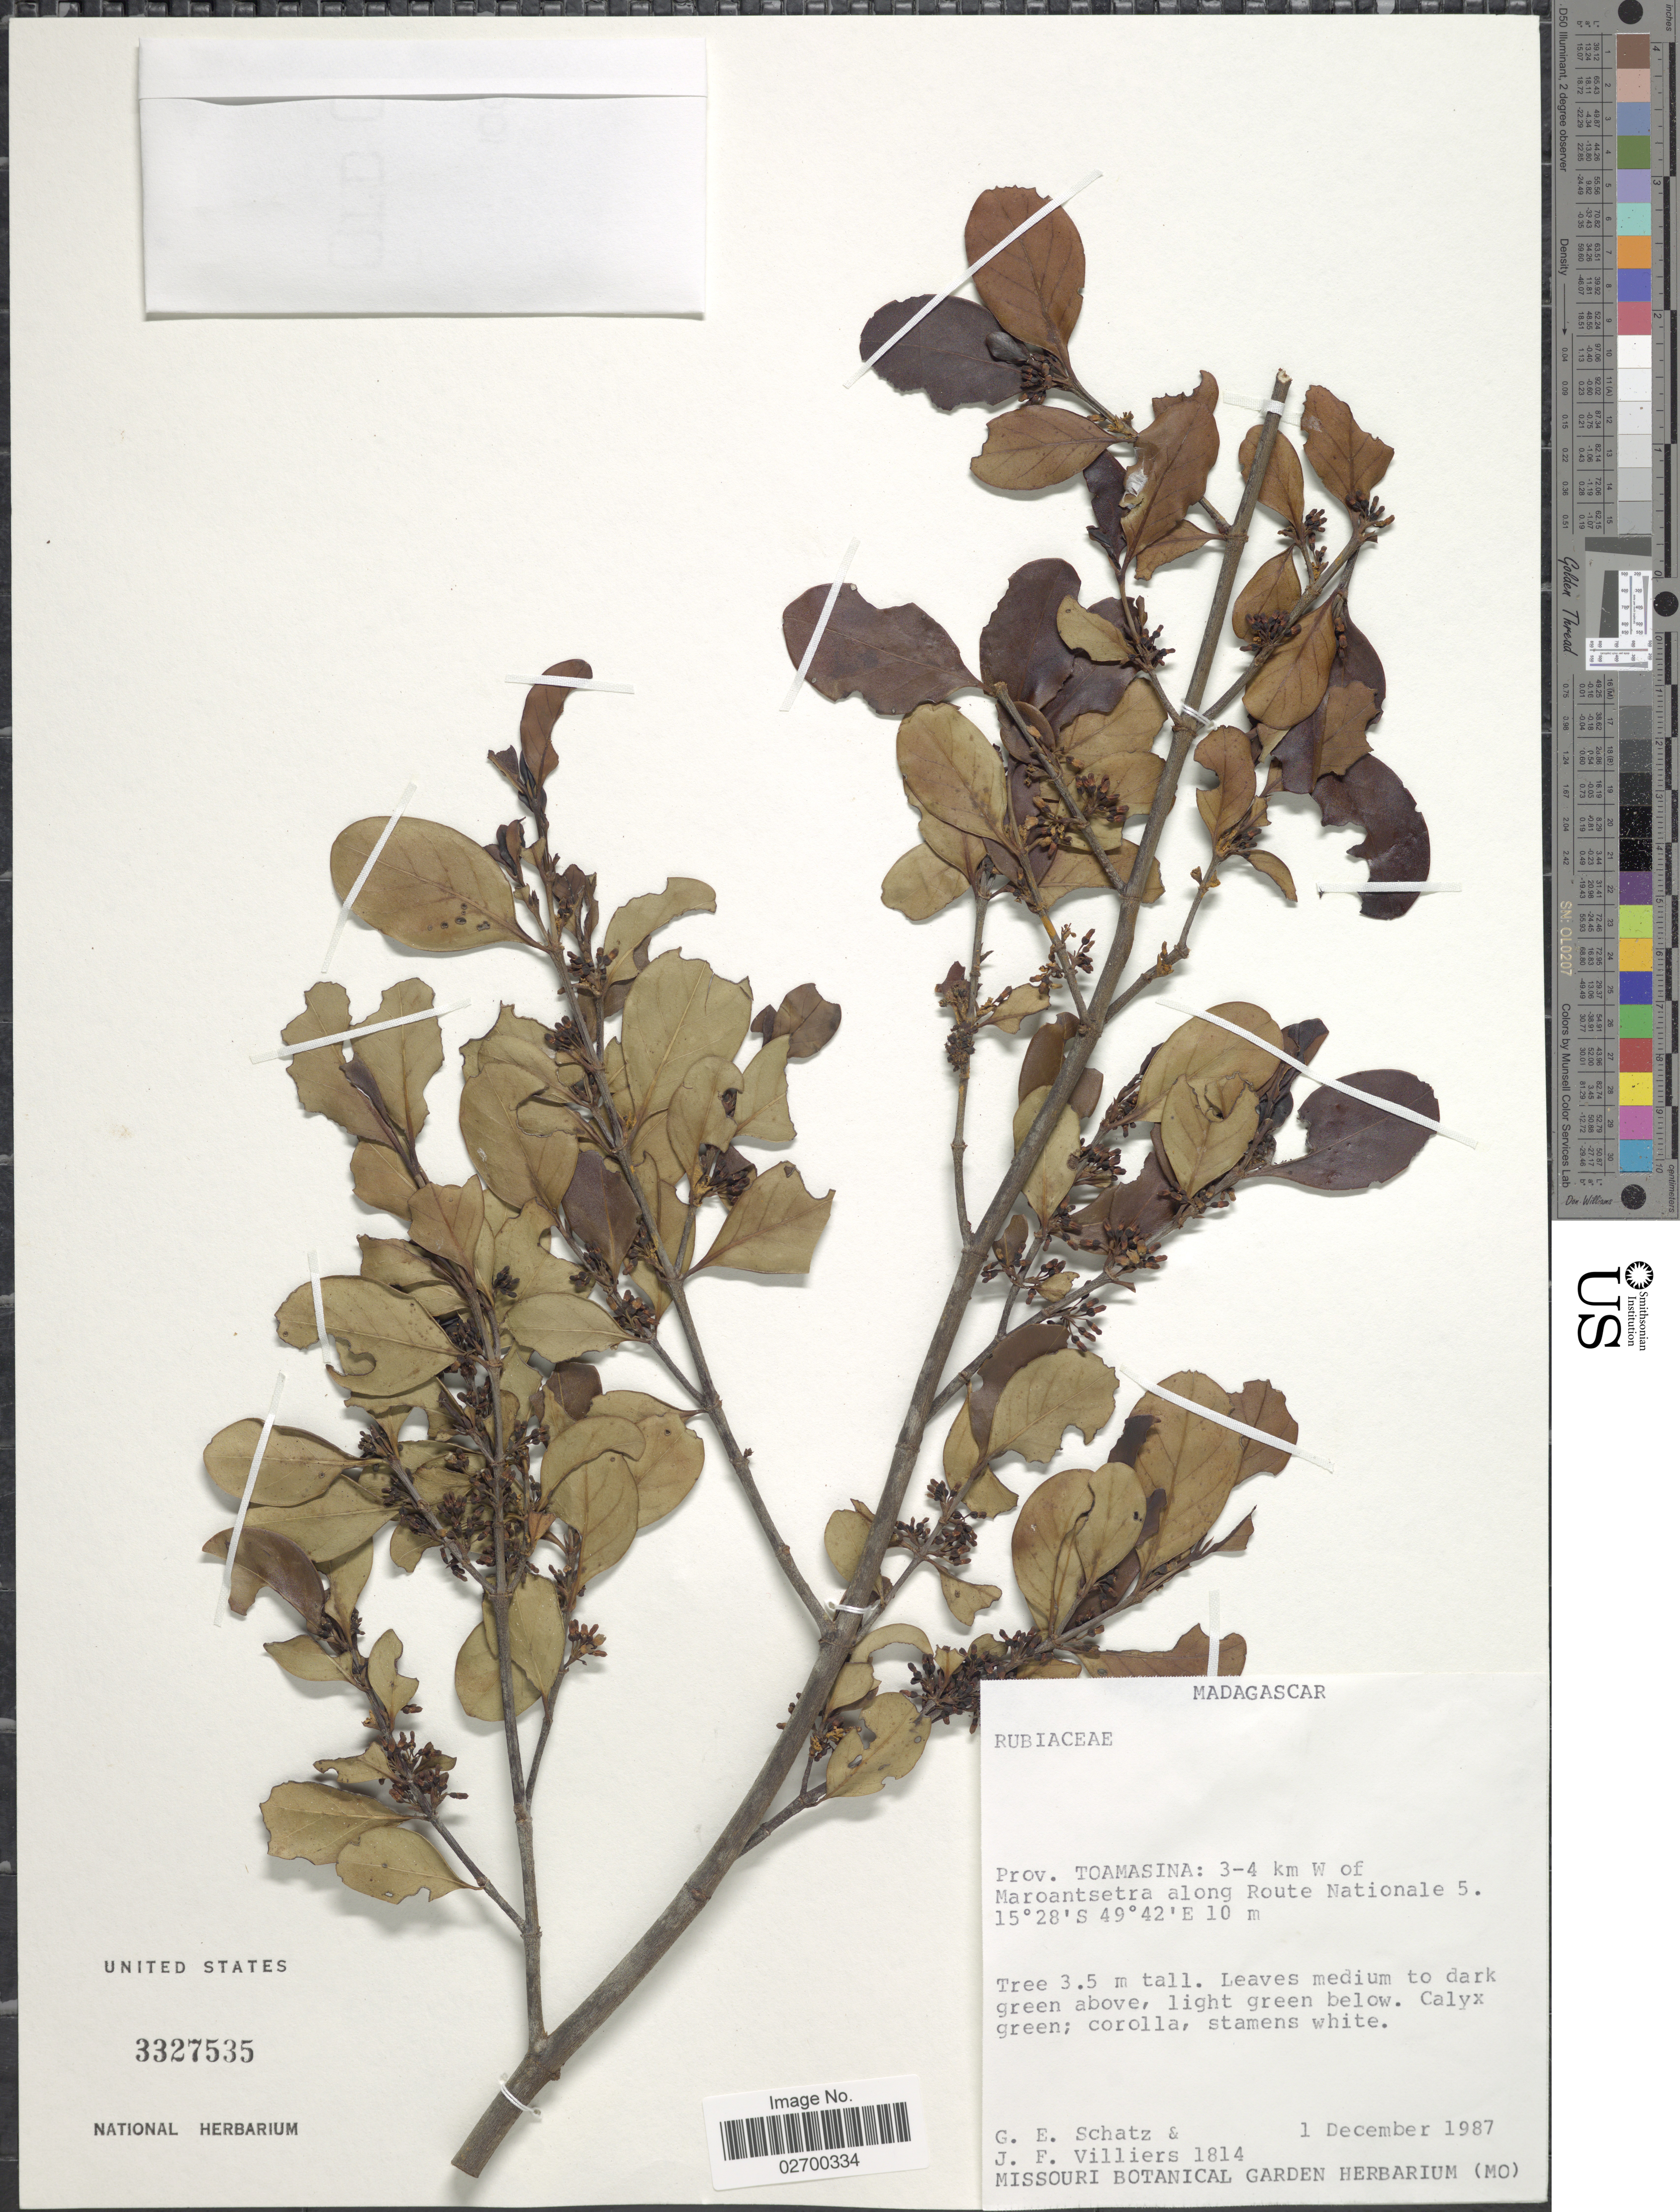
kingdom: Plantae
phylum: Tracheophyta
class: Magnoliopsida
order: Gentianales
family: Rubiaceae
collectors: G. Schatz & J. Villiers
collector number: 1814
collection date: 1987-12-01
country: Madagascar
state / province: Analanjirofo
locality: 3-4 km W of Maroantsetra along Route Nationale 5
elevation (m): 10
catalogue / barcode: US 3327535